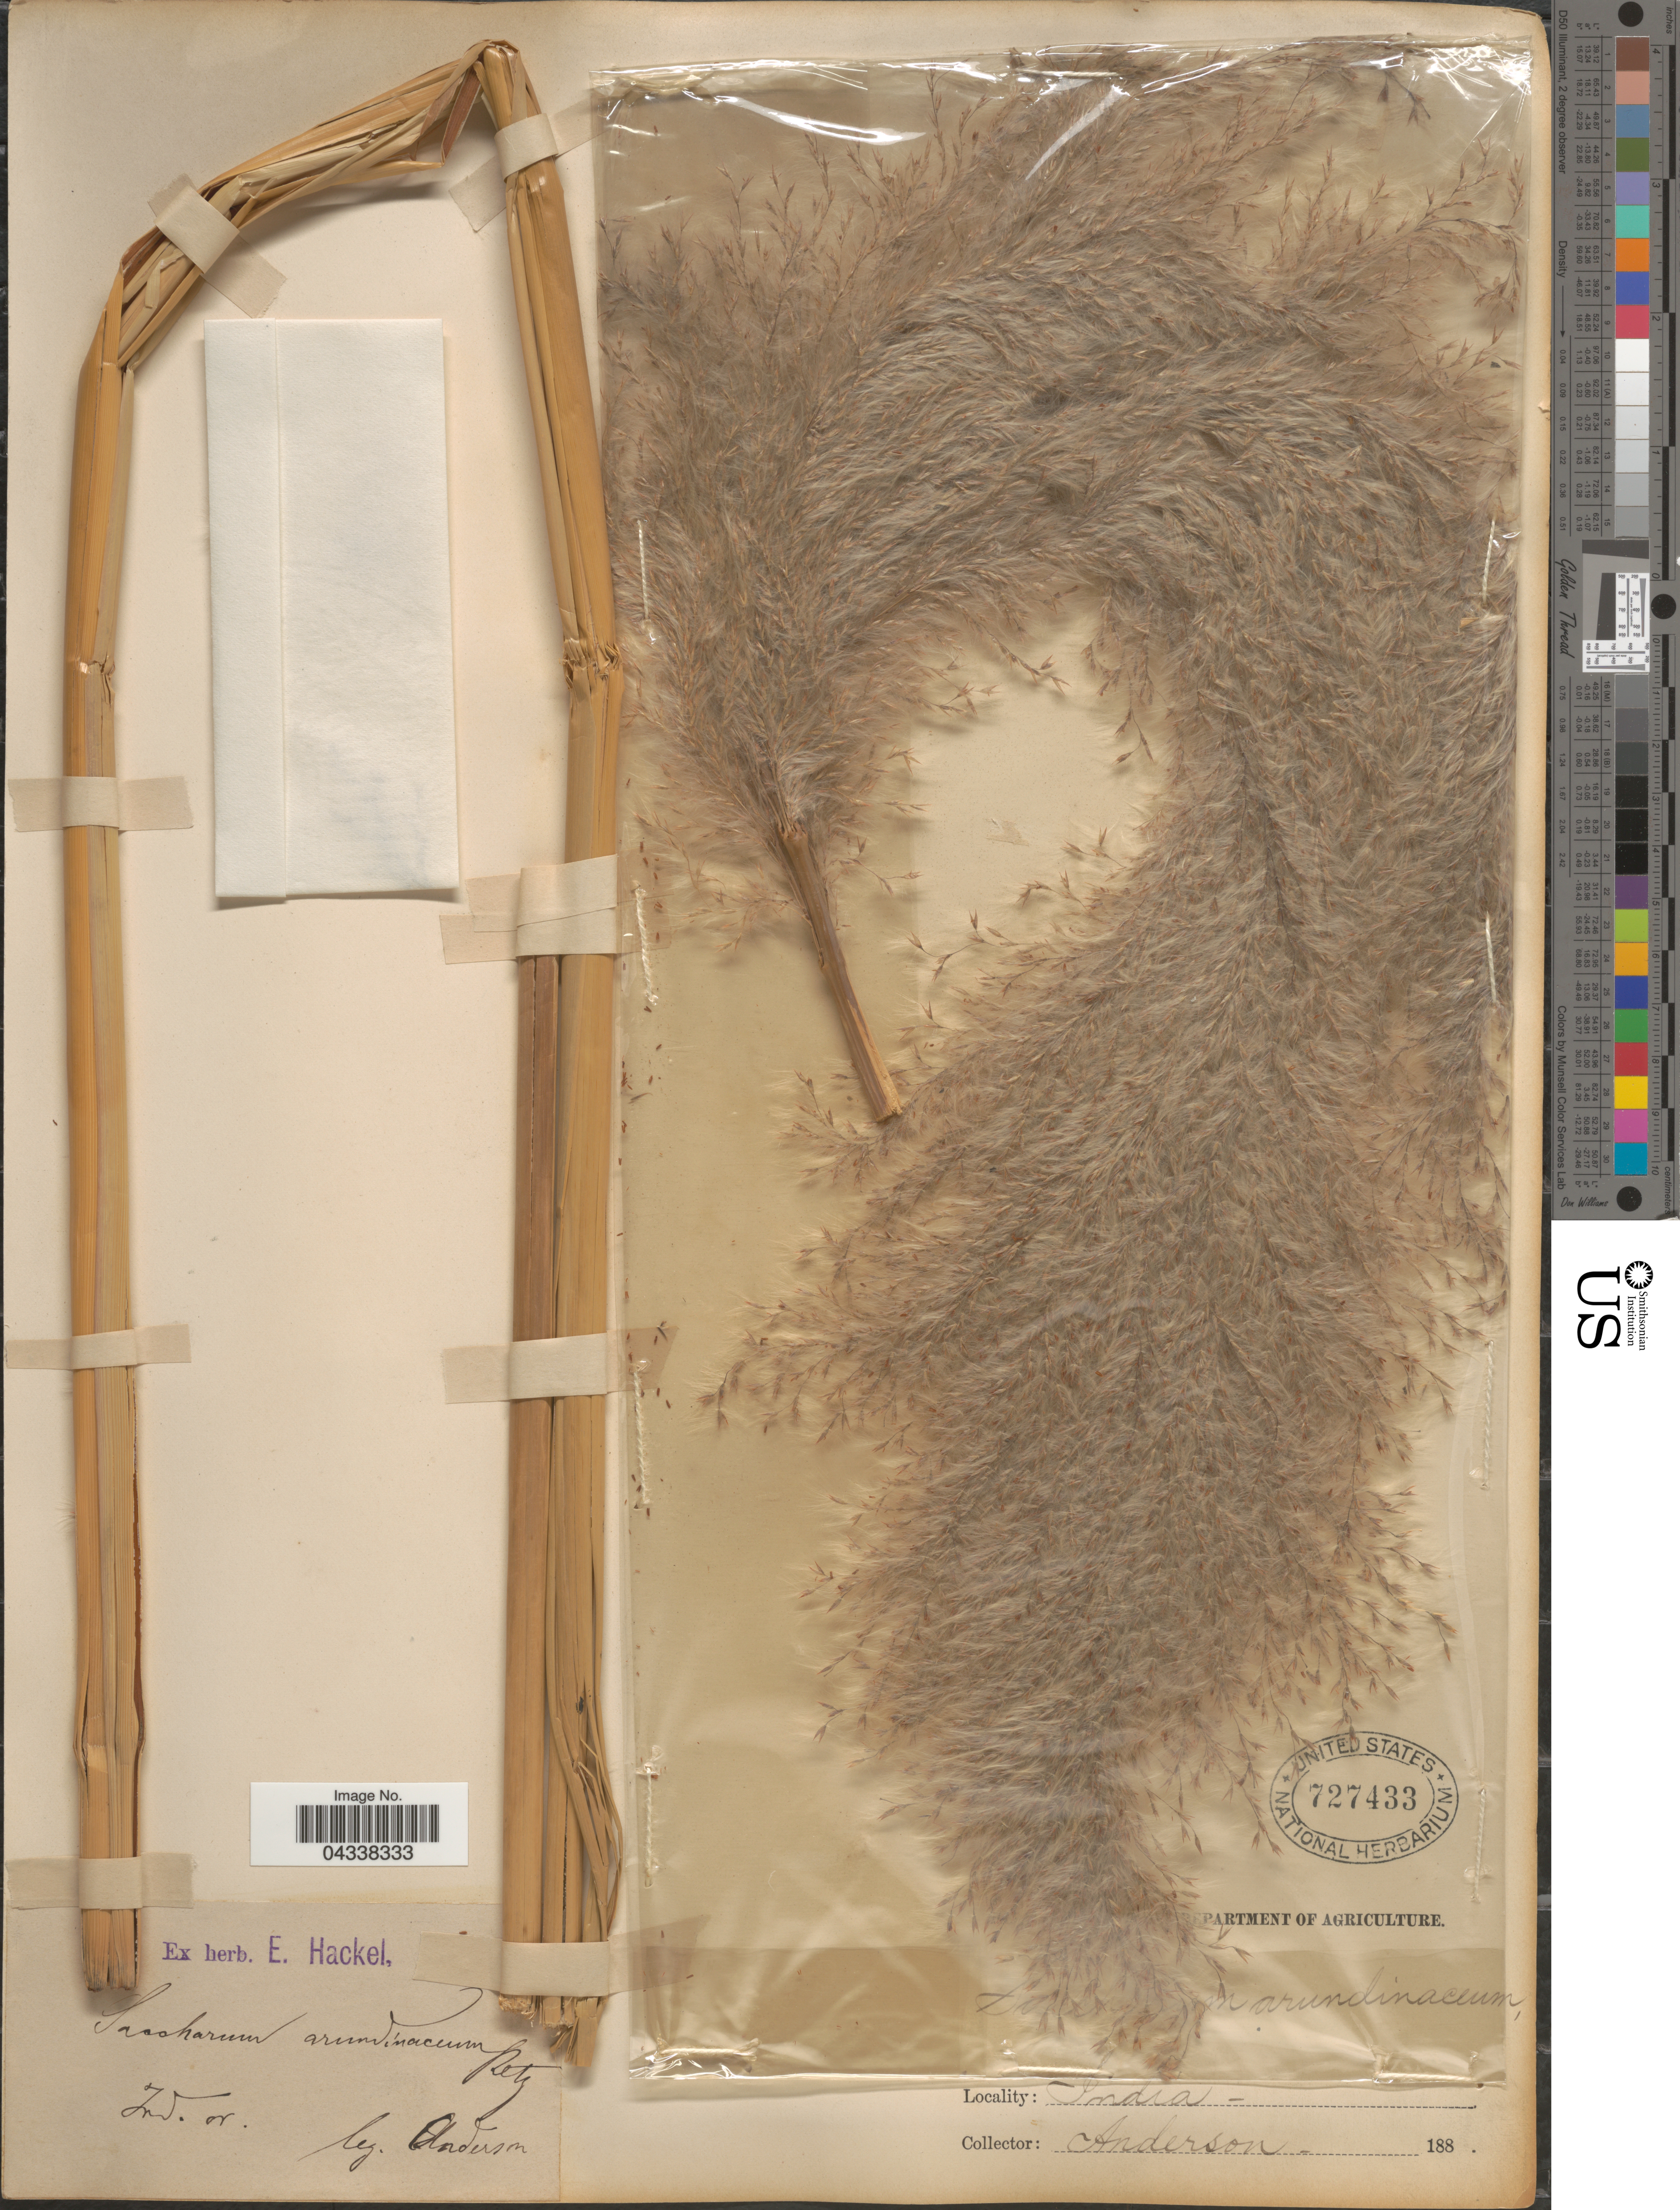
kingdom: Plantae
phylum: Tracheophyta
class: Liliopsida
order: Poales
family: Poaceae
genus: Tripidium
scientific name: Tripidium arundinaceum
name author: (Retz.) Welker et al.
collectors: -- Anderson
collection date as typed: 188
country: India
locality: Ind. or.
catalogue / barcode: US 727433